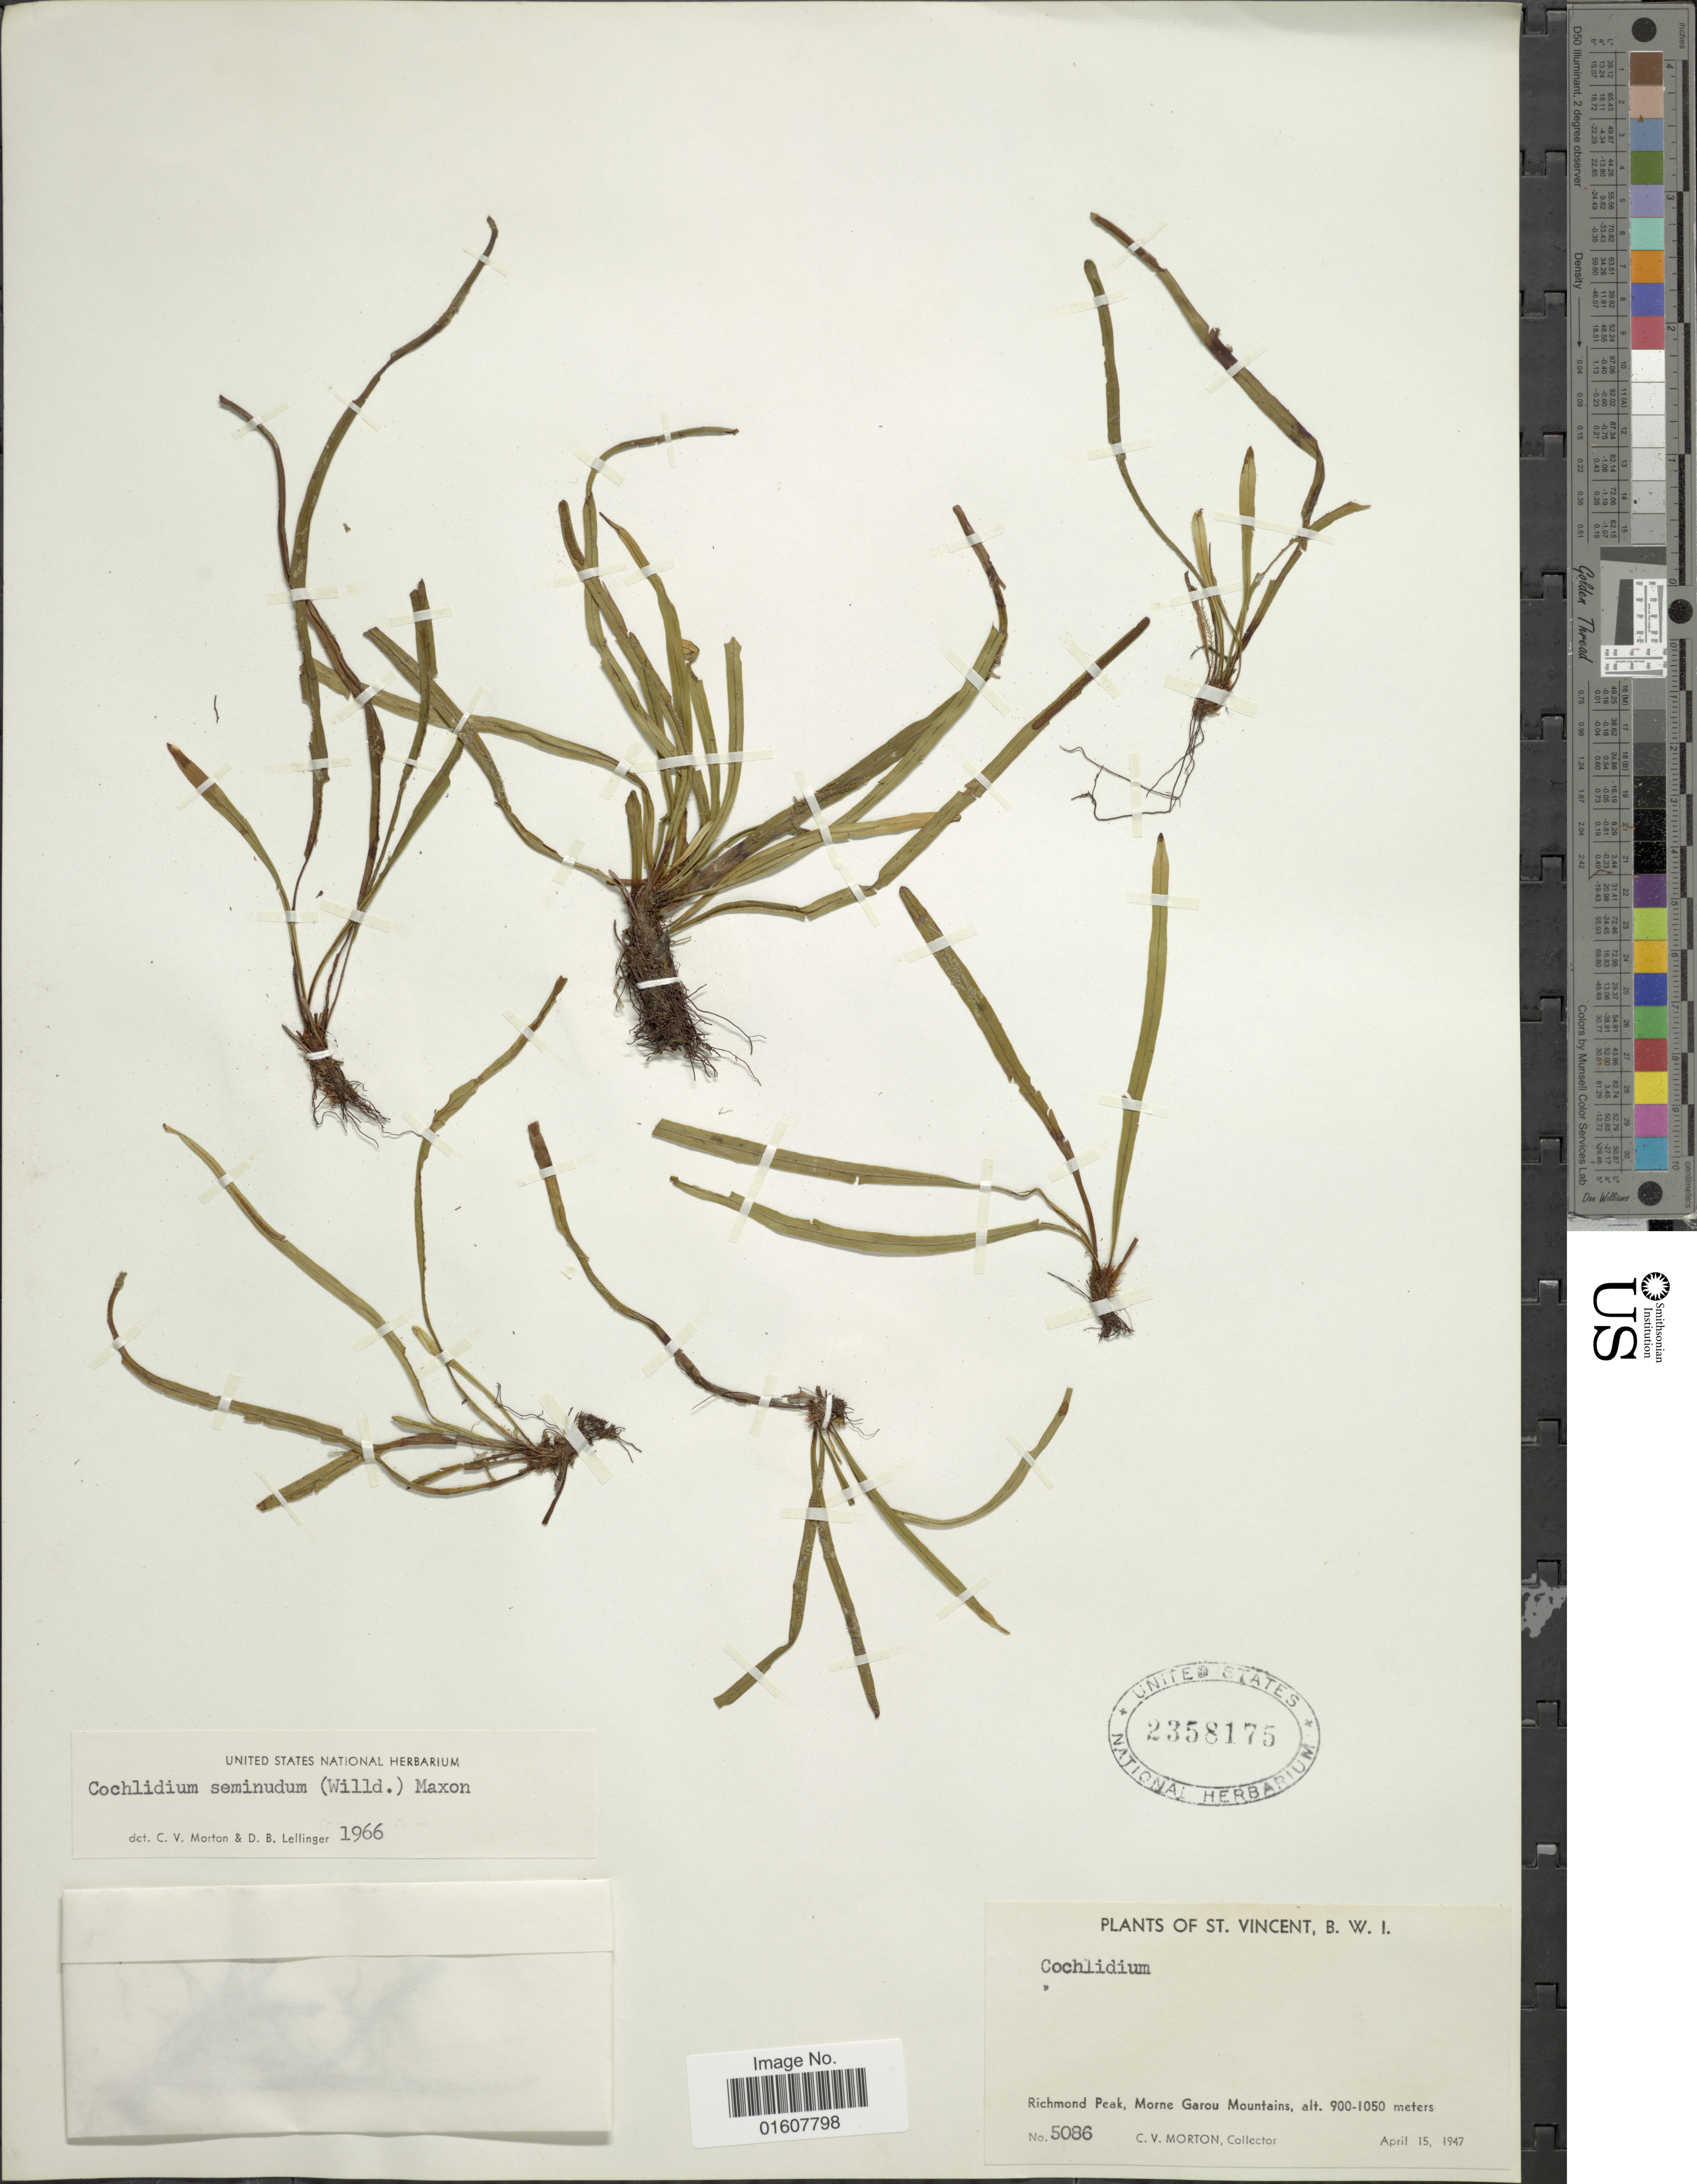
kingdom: Plantae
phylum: Tracheophyta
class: Polypodiopsida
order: Polypodiales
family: Polypodiaceae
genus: Cochlidium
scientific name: Cochlidium seminudum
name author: (Willd.) Maxon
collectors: C. V. Morton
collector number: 5086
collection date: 1947-04-15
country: St. Vincent - Grenadines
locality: St Vincent, B.W.I. Richmond Peak, Morne Garou Mountains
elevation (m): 900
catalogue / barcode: US 2358175